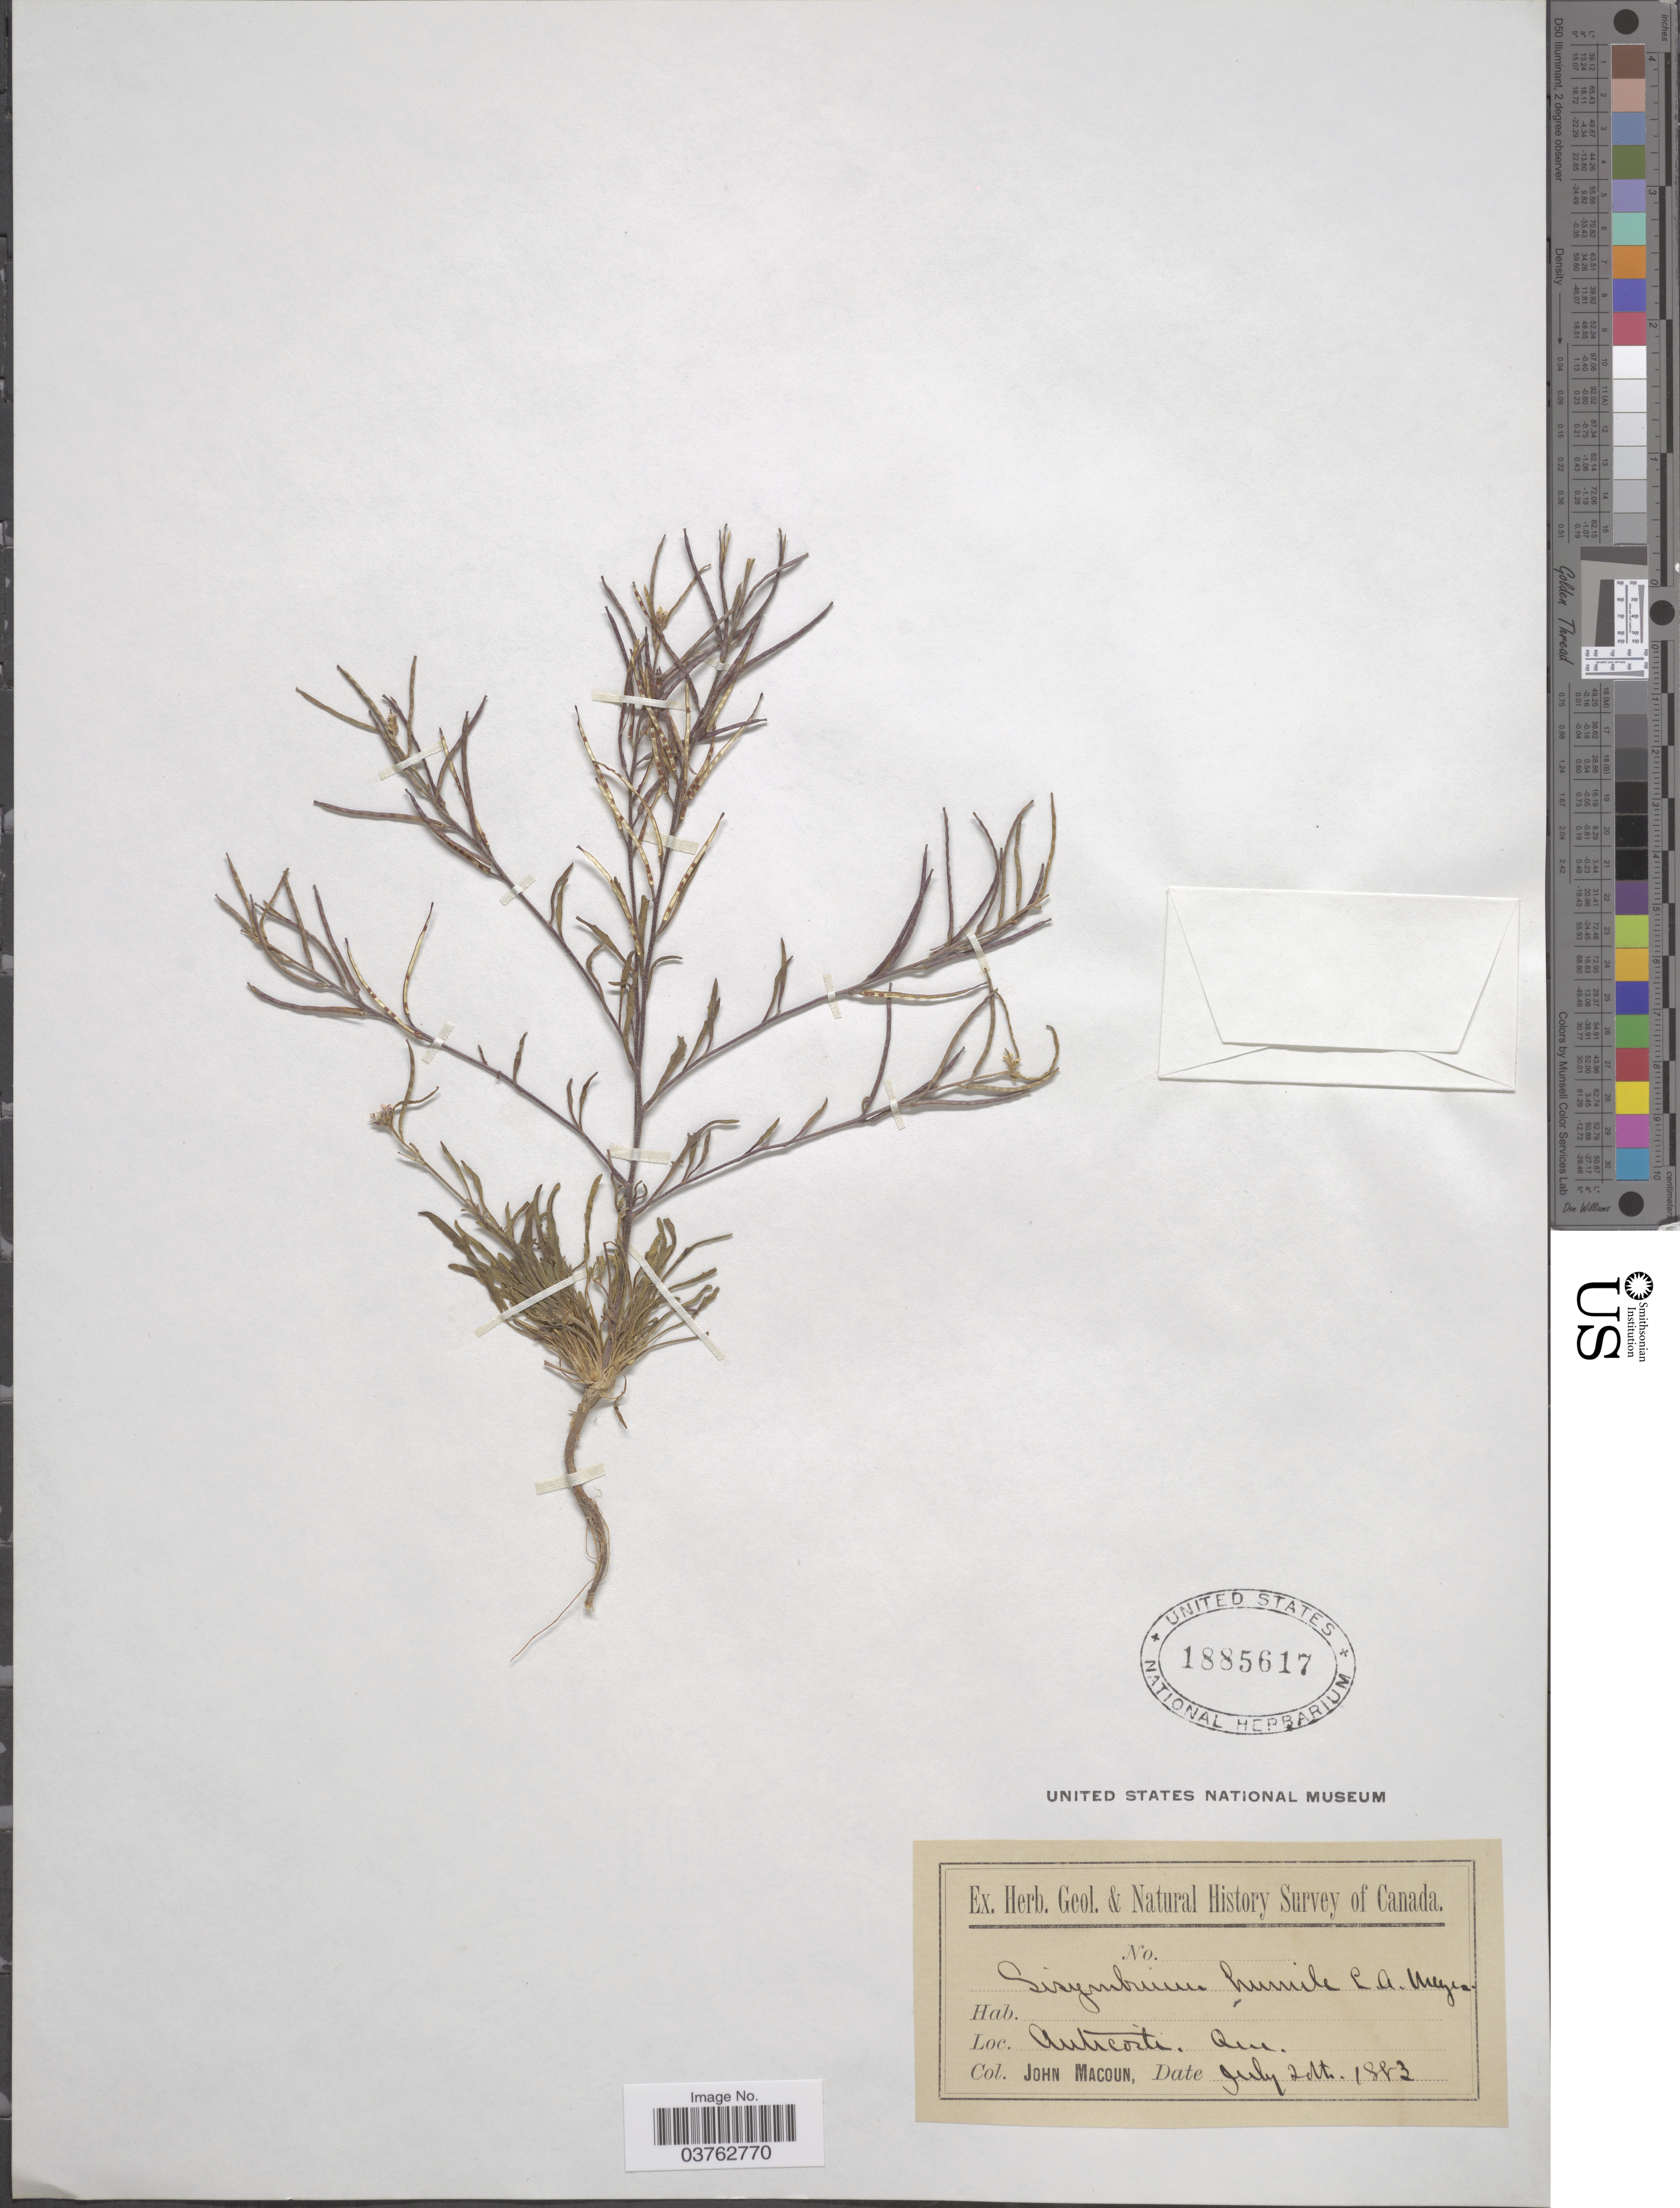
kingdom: Plantae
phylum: Tracheophyta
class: Magnoliopsida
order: Brassicales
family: Brassicaceae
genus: Braya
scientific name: Braya humilis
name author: (C.A. Mey.) B.L. Rob.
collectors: J. Macoun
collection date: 1883-07-02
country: Canada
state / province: Quebec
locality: Anticosti.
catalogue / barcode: US 1885617